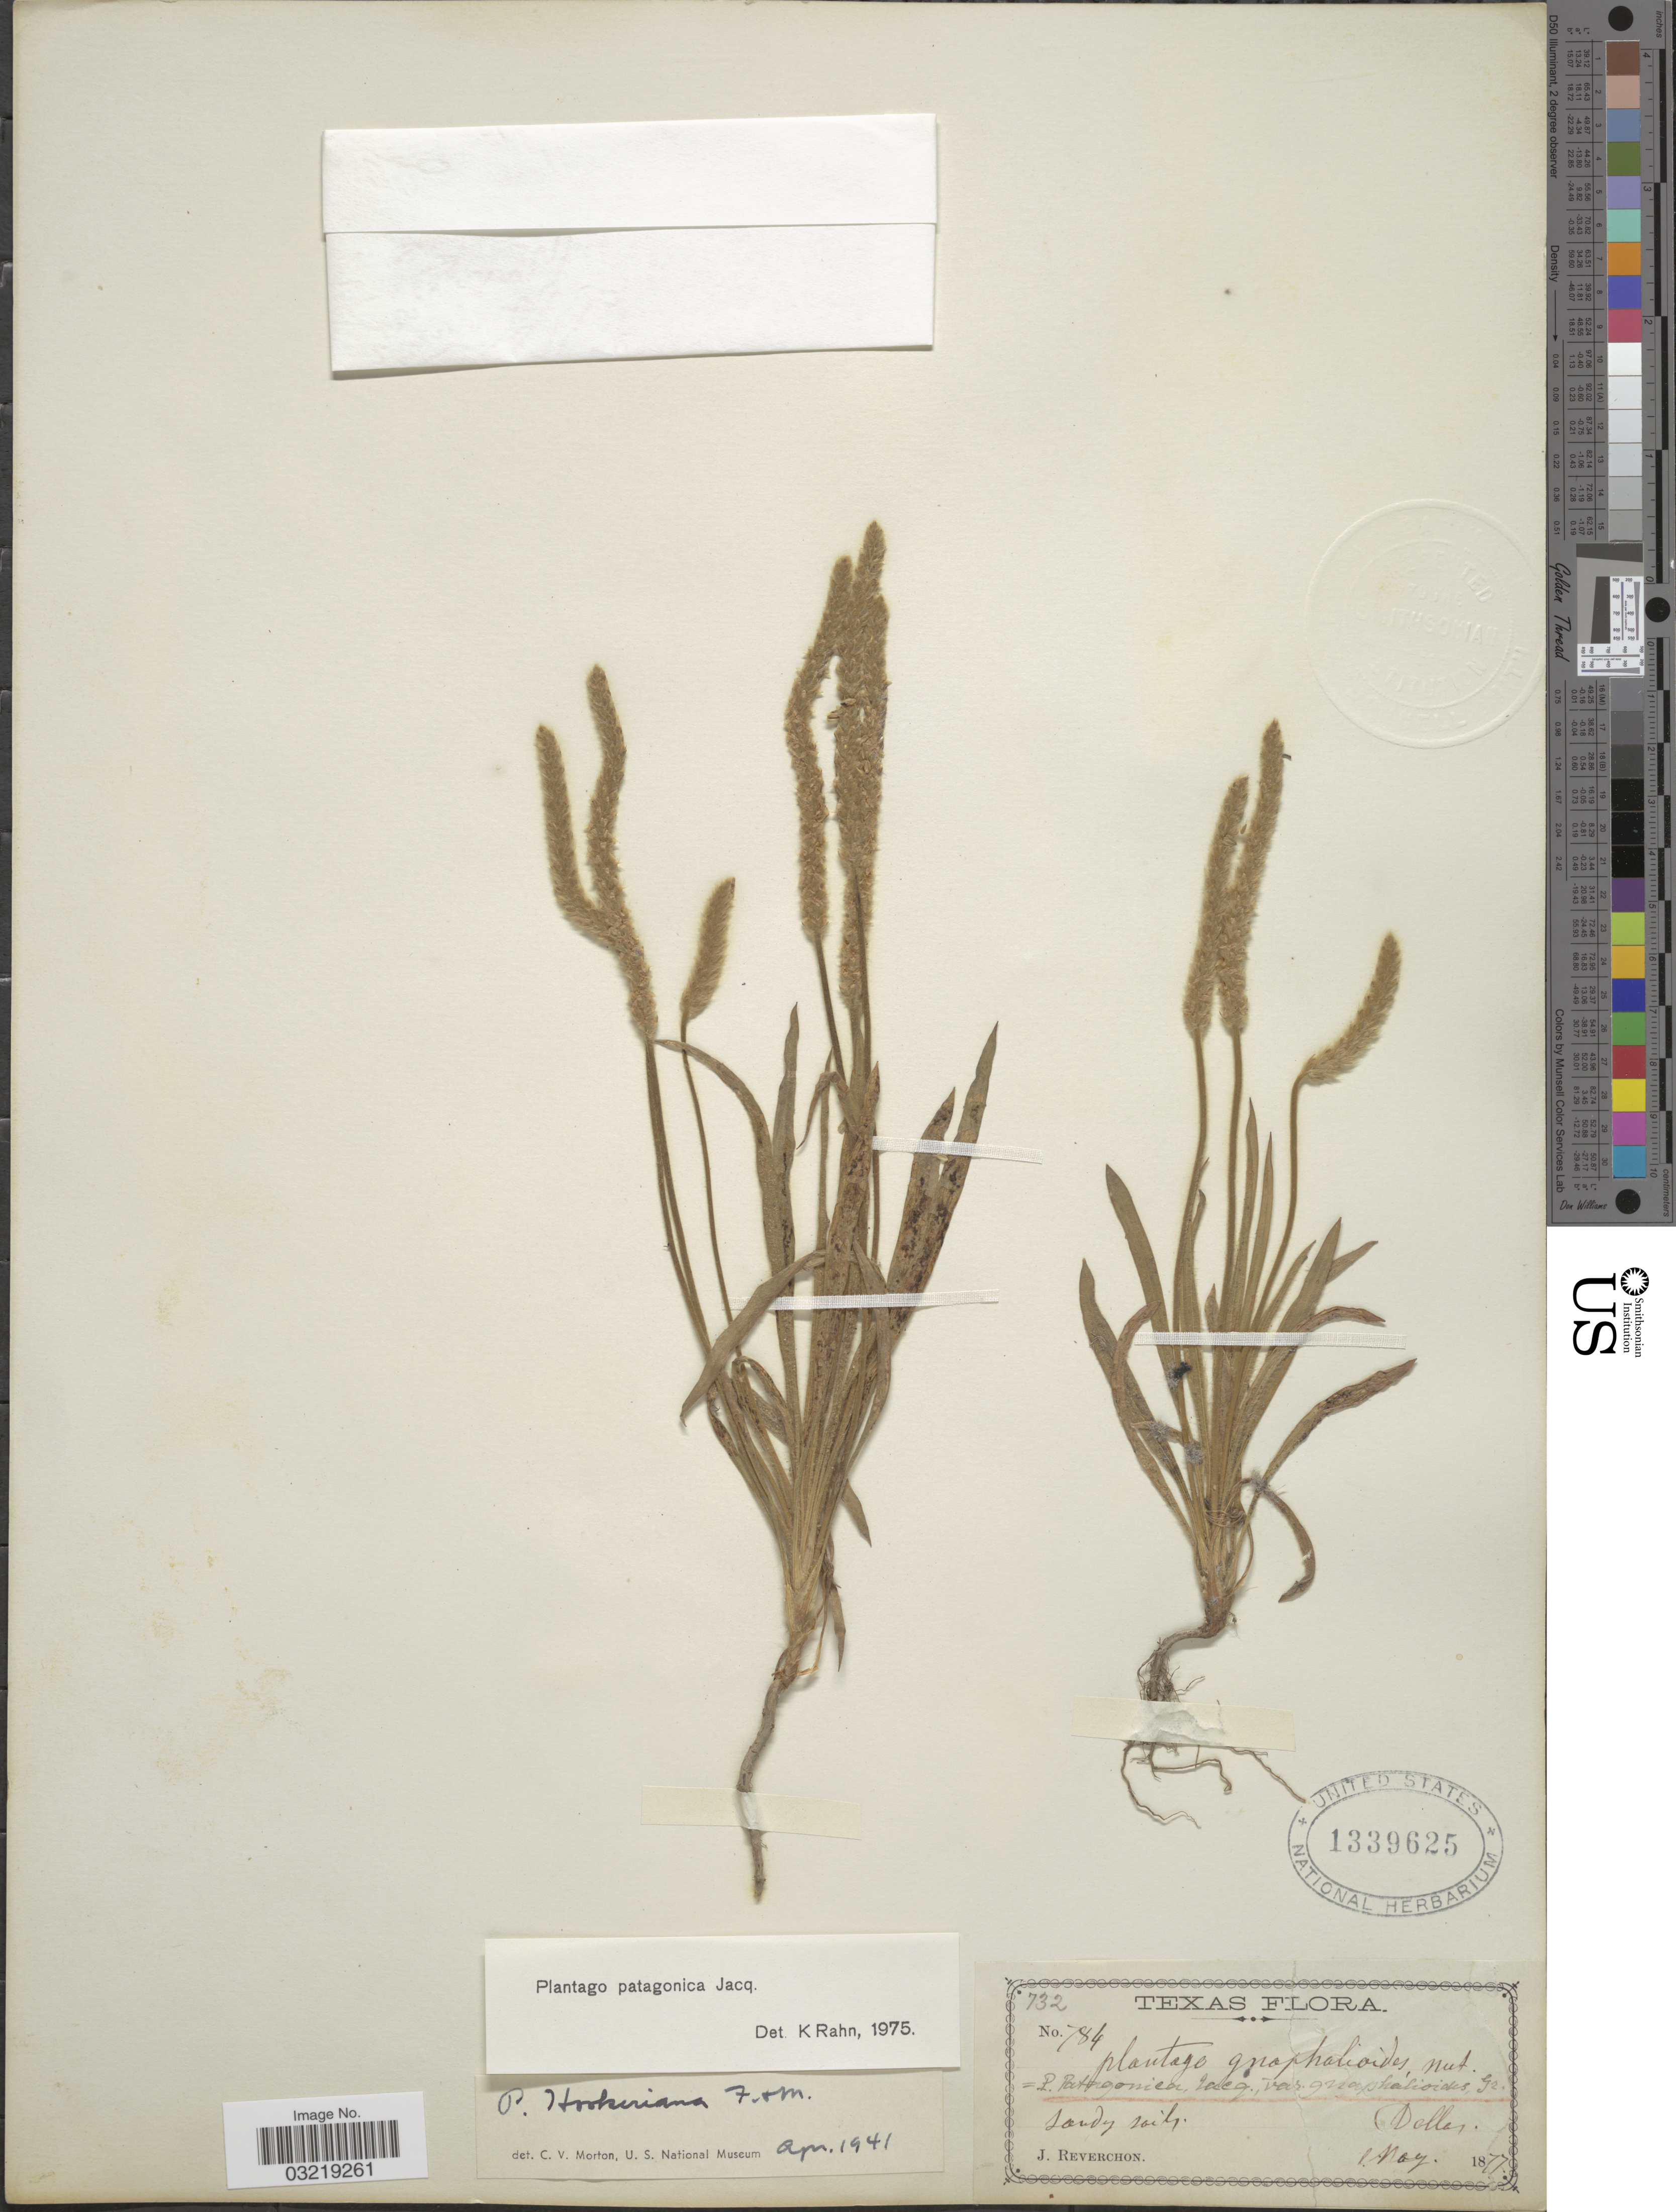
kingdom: Plantae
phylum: Tracheophyta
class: Magnoliopsida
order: Lamiales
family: Plantaginaceae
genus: Plantago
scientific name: Plantago patagonica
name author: Jacq.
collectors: J. Reverchon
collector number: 784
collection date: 1877-05-02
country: United States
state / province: Texas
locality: Dallas.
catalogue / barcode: US 1339625